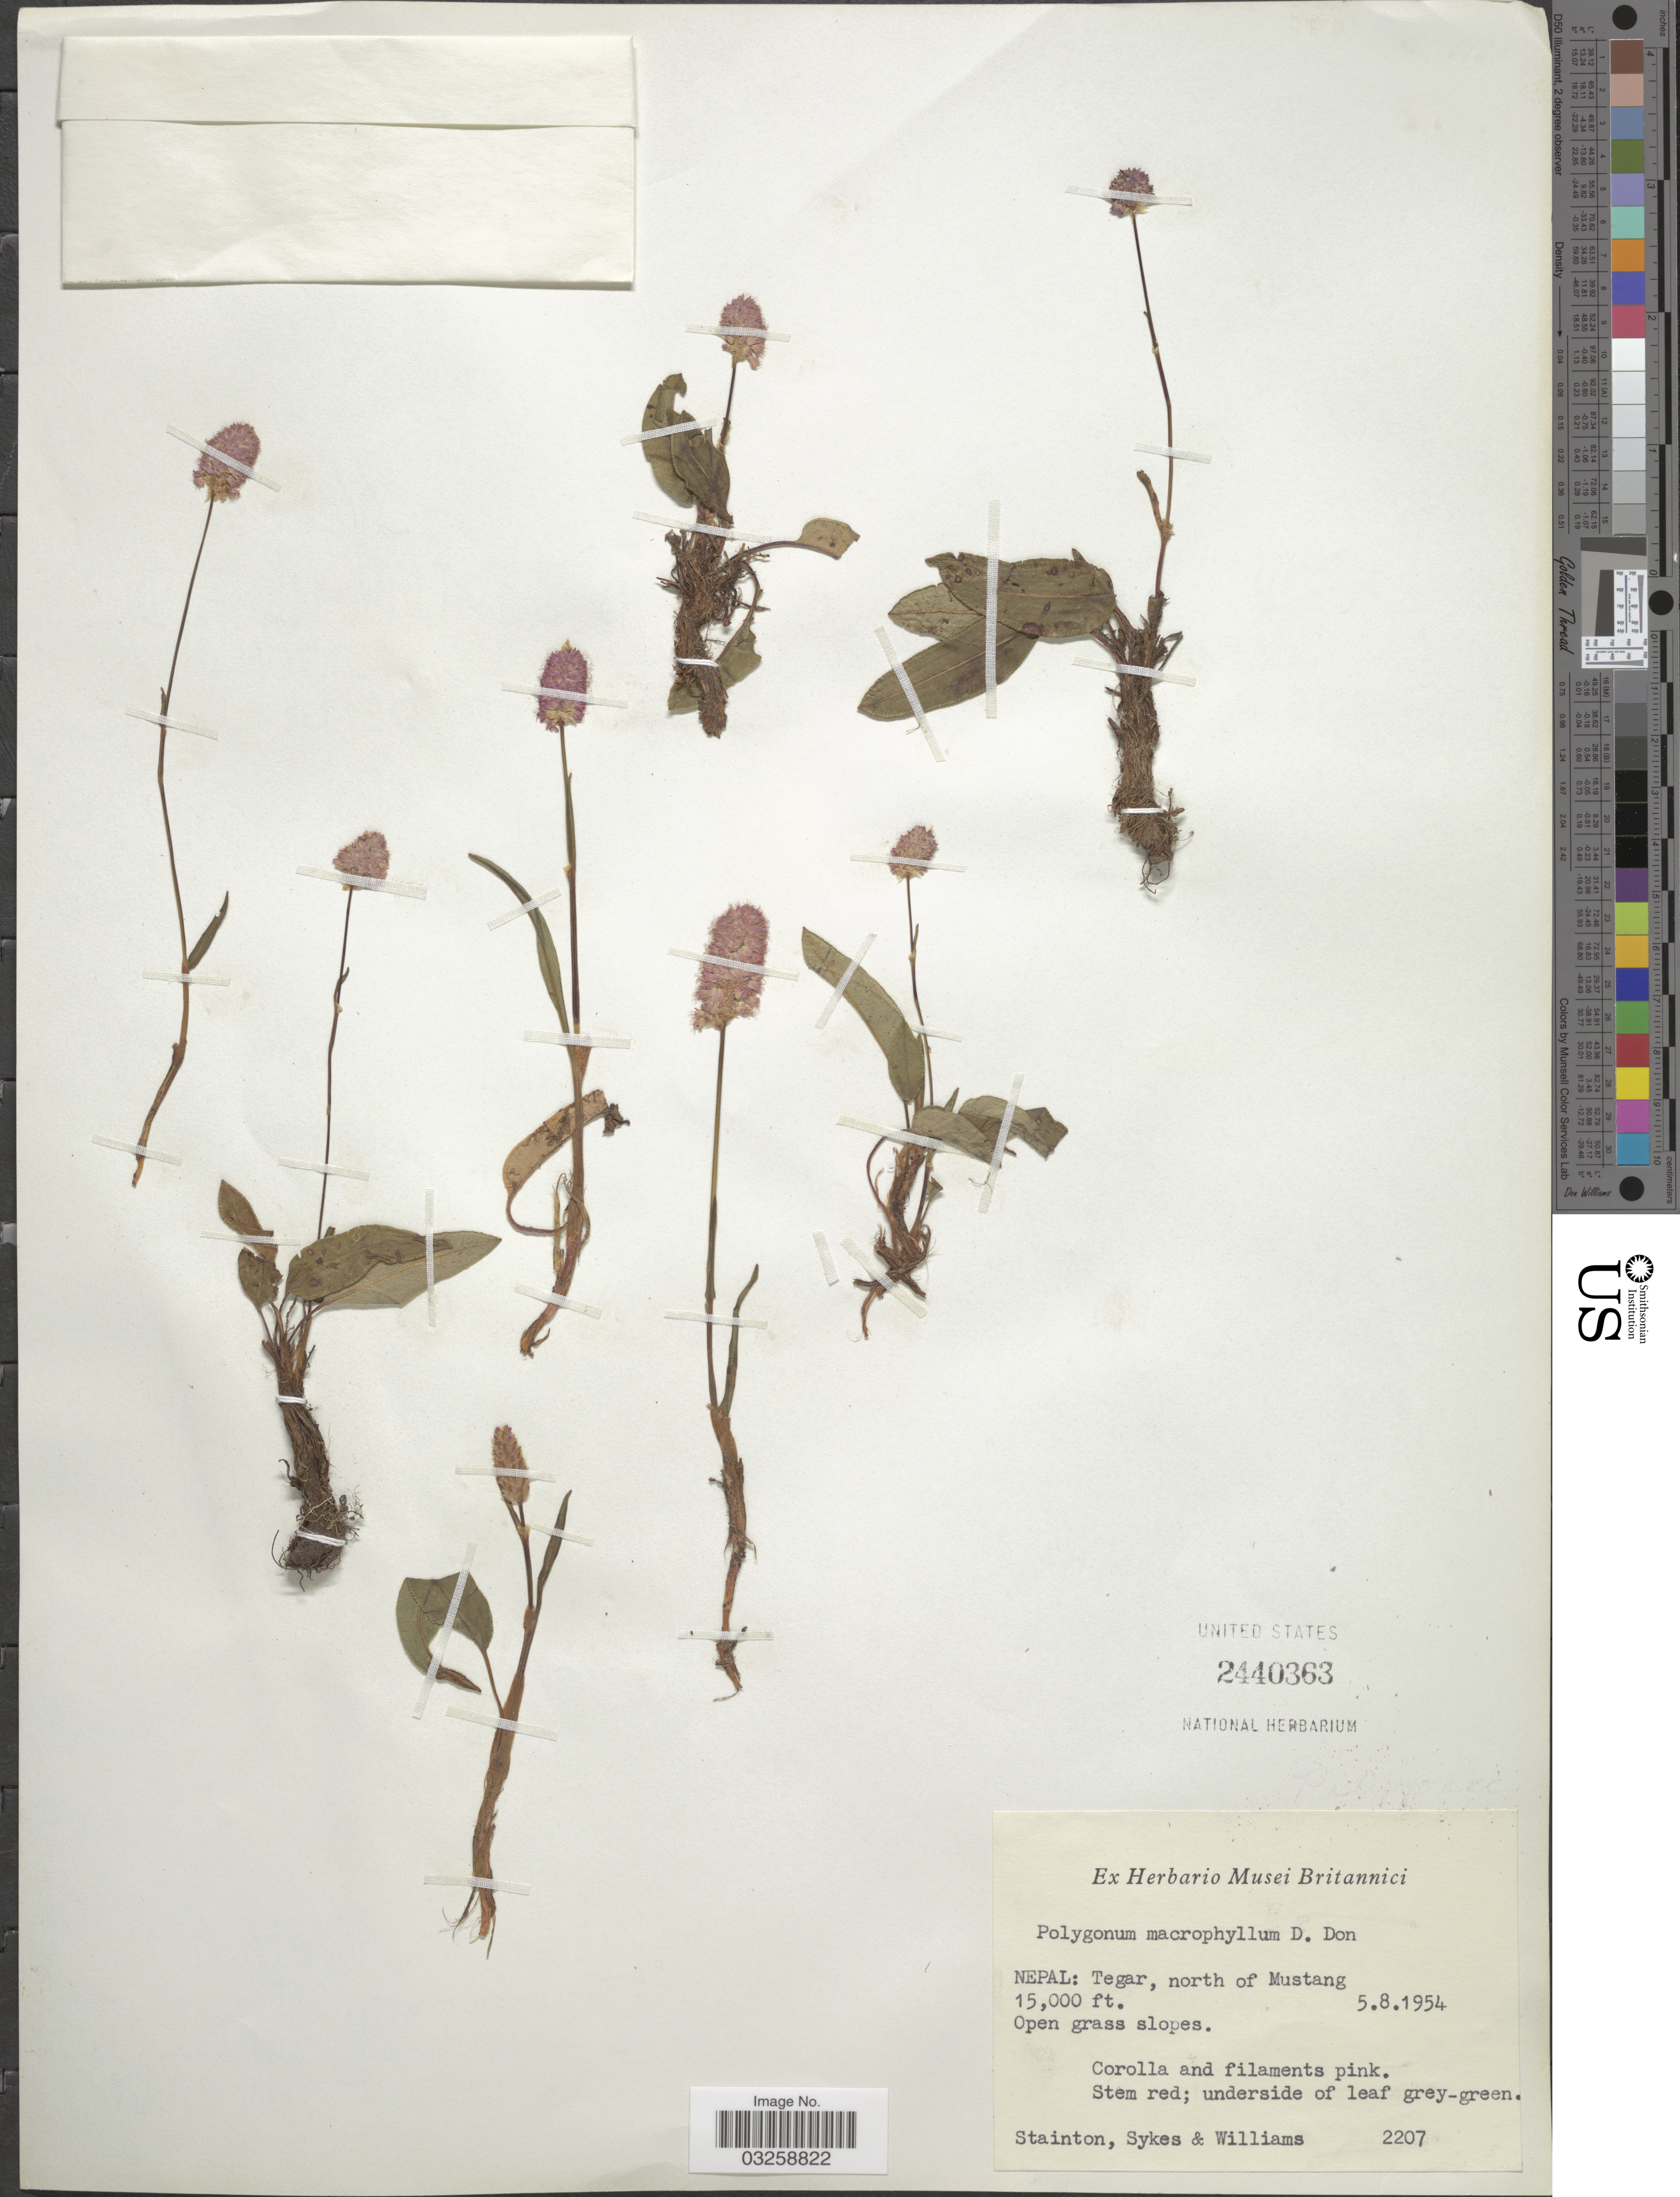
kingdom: Plantae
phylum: Tracheophyta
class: Magnoliopsida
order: Caryophyllales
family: Polygonaceae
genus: Bistorta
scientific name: Bistorta macrophylla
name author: (D. Don) Soják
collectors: -. Stainton, Sykes, -- & -- Williams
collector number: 2207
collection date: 1954-08-05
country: Nepal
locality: Tegar, north of Mustang.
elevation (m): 4572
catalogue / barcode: US 2440363